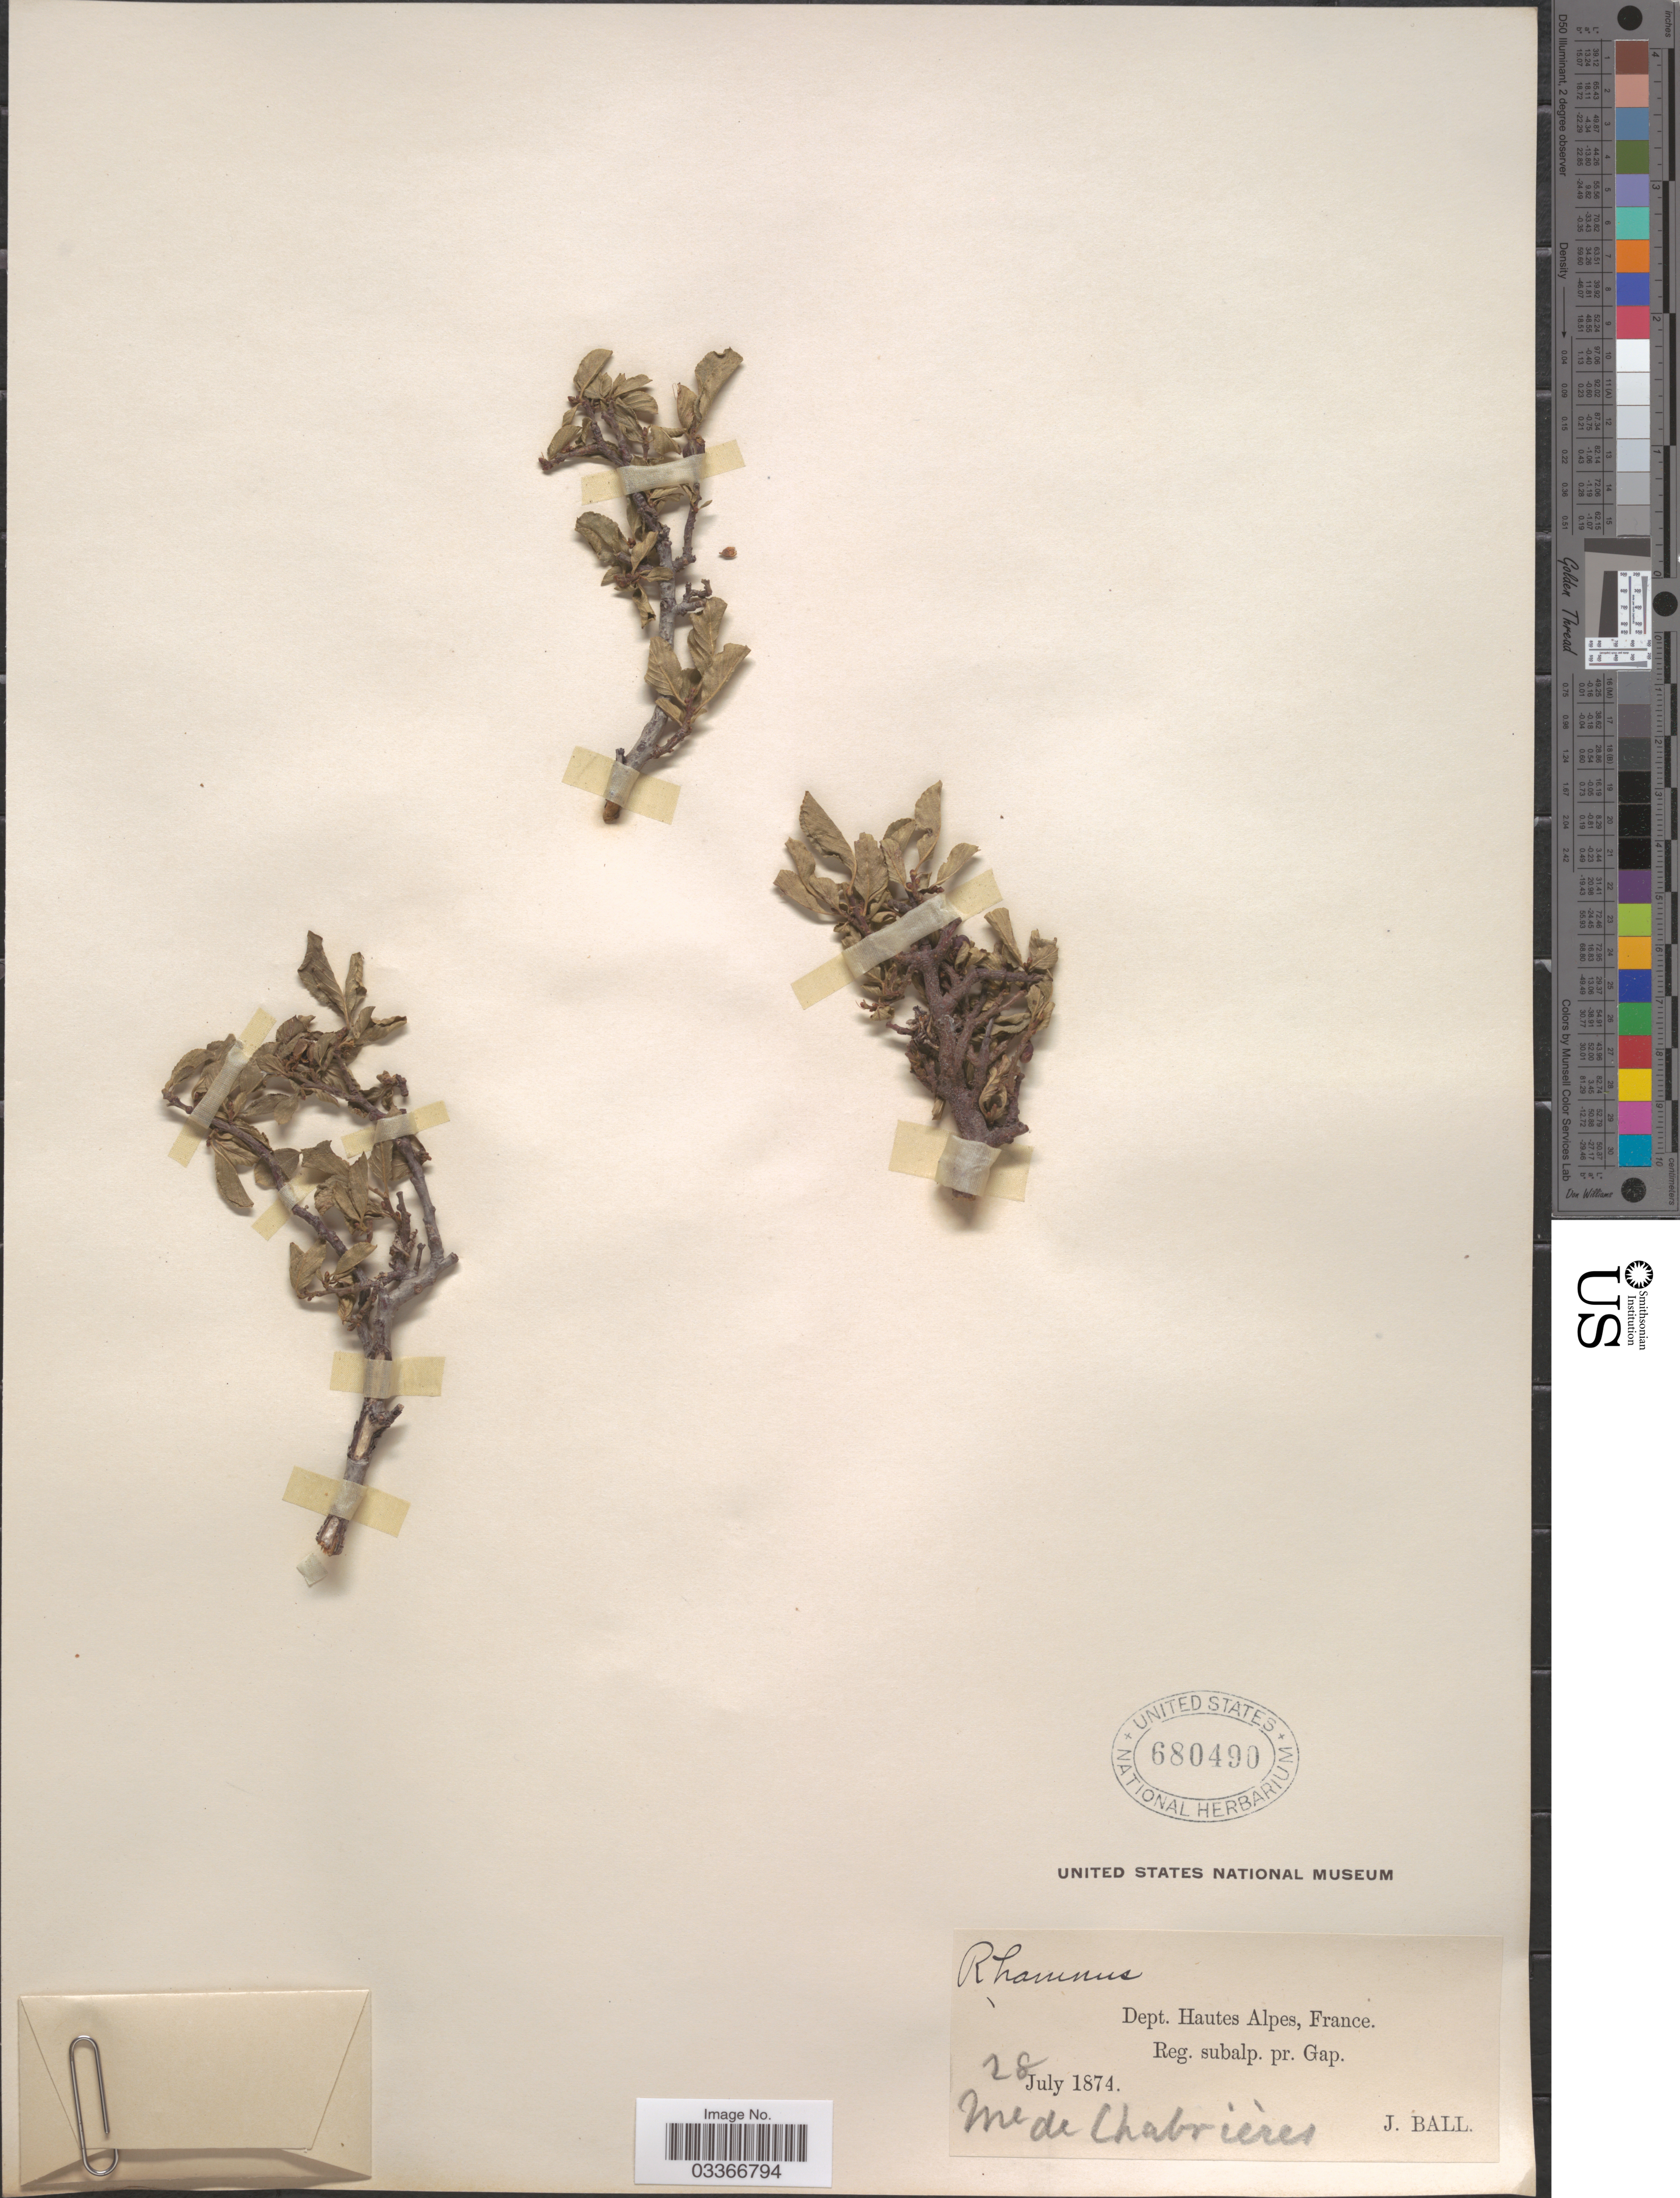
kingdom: Plantae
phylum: Tracheophyta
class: Magnoliopsida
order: Rosales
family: Rhamnaceae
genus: Rhamnus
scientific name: Rhamnus sp.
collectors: J. Ball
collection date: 1874-07-28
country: France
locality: Dept. Hautes Alpes. Reg. subalp. pr. Gap. Me de Chabrières.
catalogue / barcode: US 680490